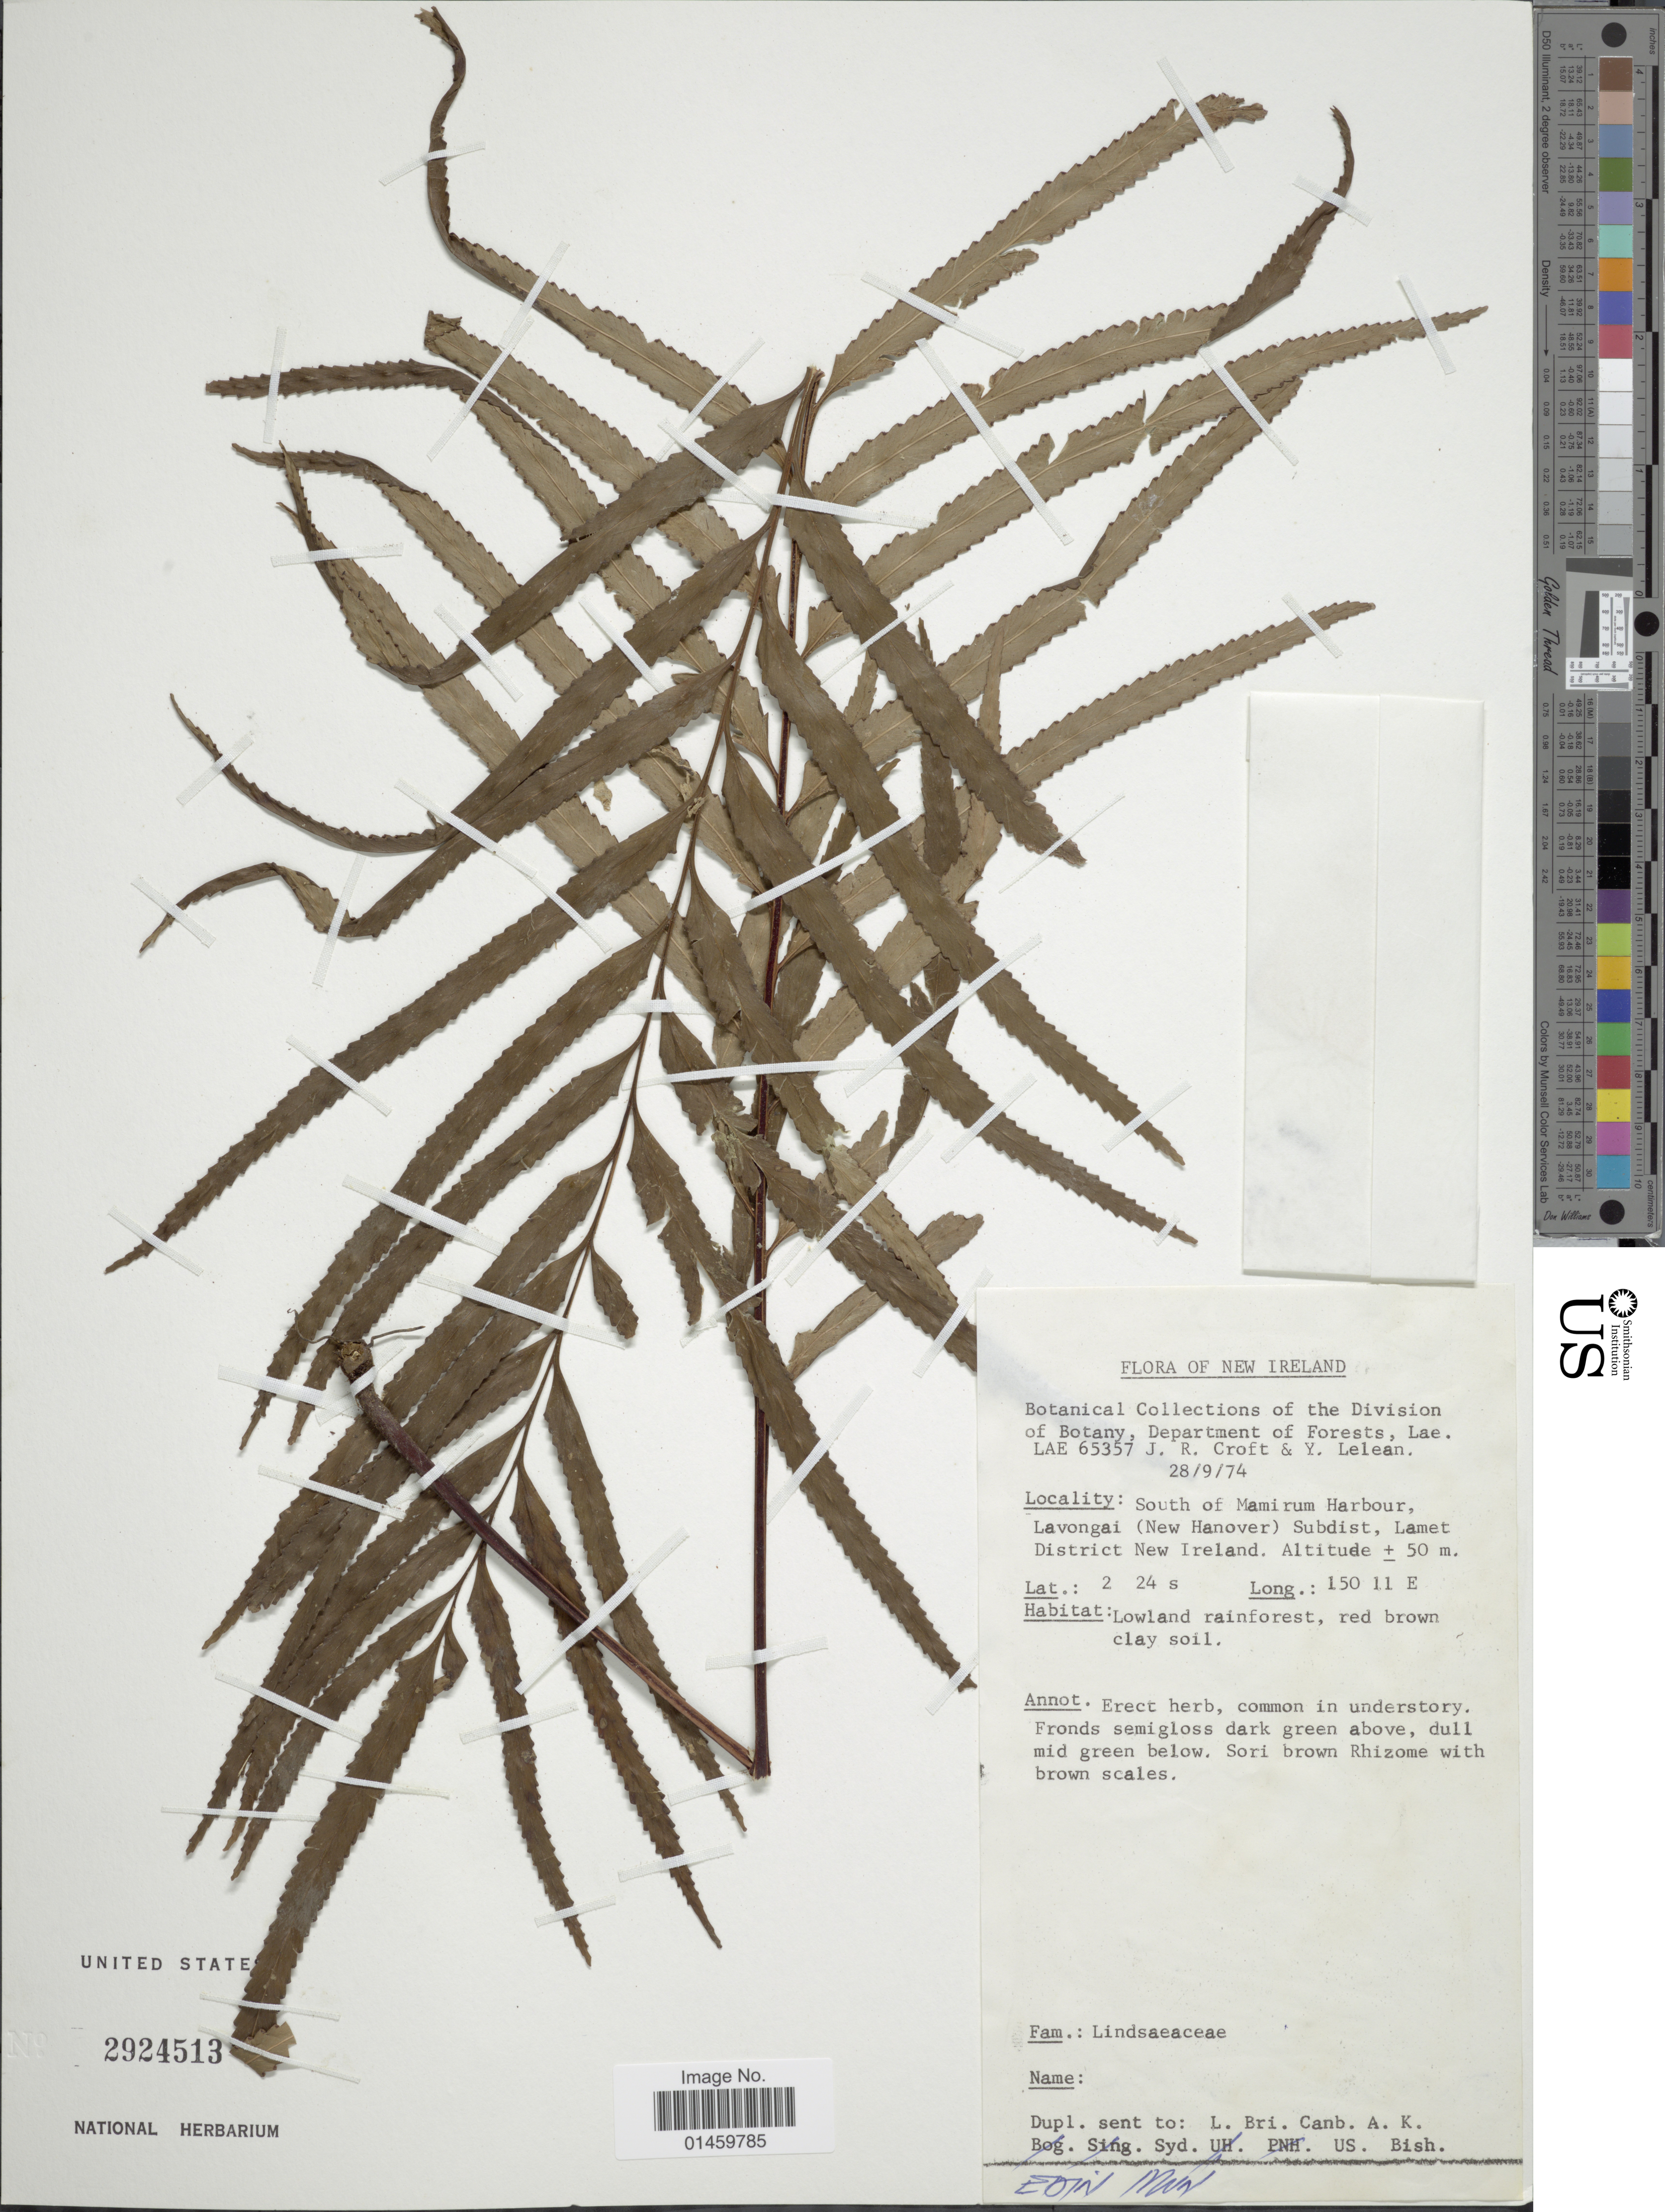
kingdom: Plantae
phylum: Tracheophyta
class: Polypodiopsida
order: Polypodiales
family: Lindsaeaceae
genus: Lindsaea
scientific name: Lindsaea sp.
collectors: J. R. Croft & Y. Lelean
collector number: LAE65357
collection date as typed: Transcribed d/m/y: 28/9/74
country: Papua New Guinea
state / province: New Ireland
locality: South of Mamirum Harbour, Lavongai (New Hanover) Subdist, Lamet District New Ireland.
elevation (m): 50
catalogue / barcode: US 2924513